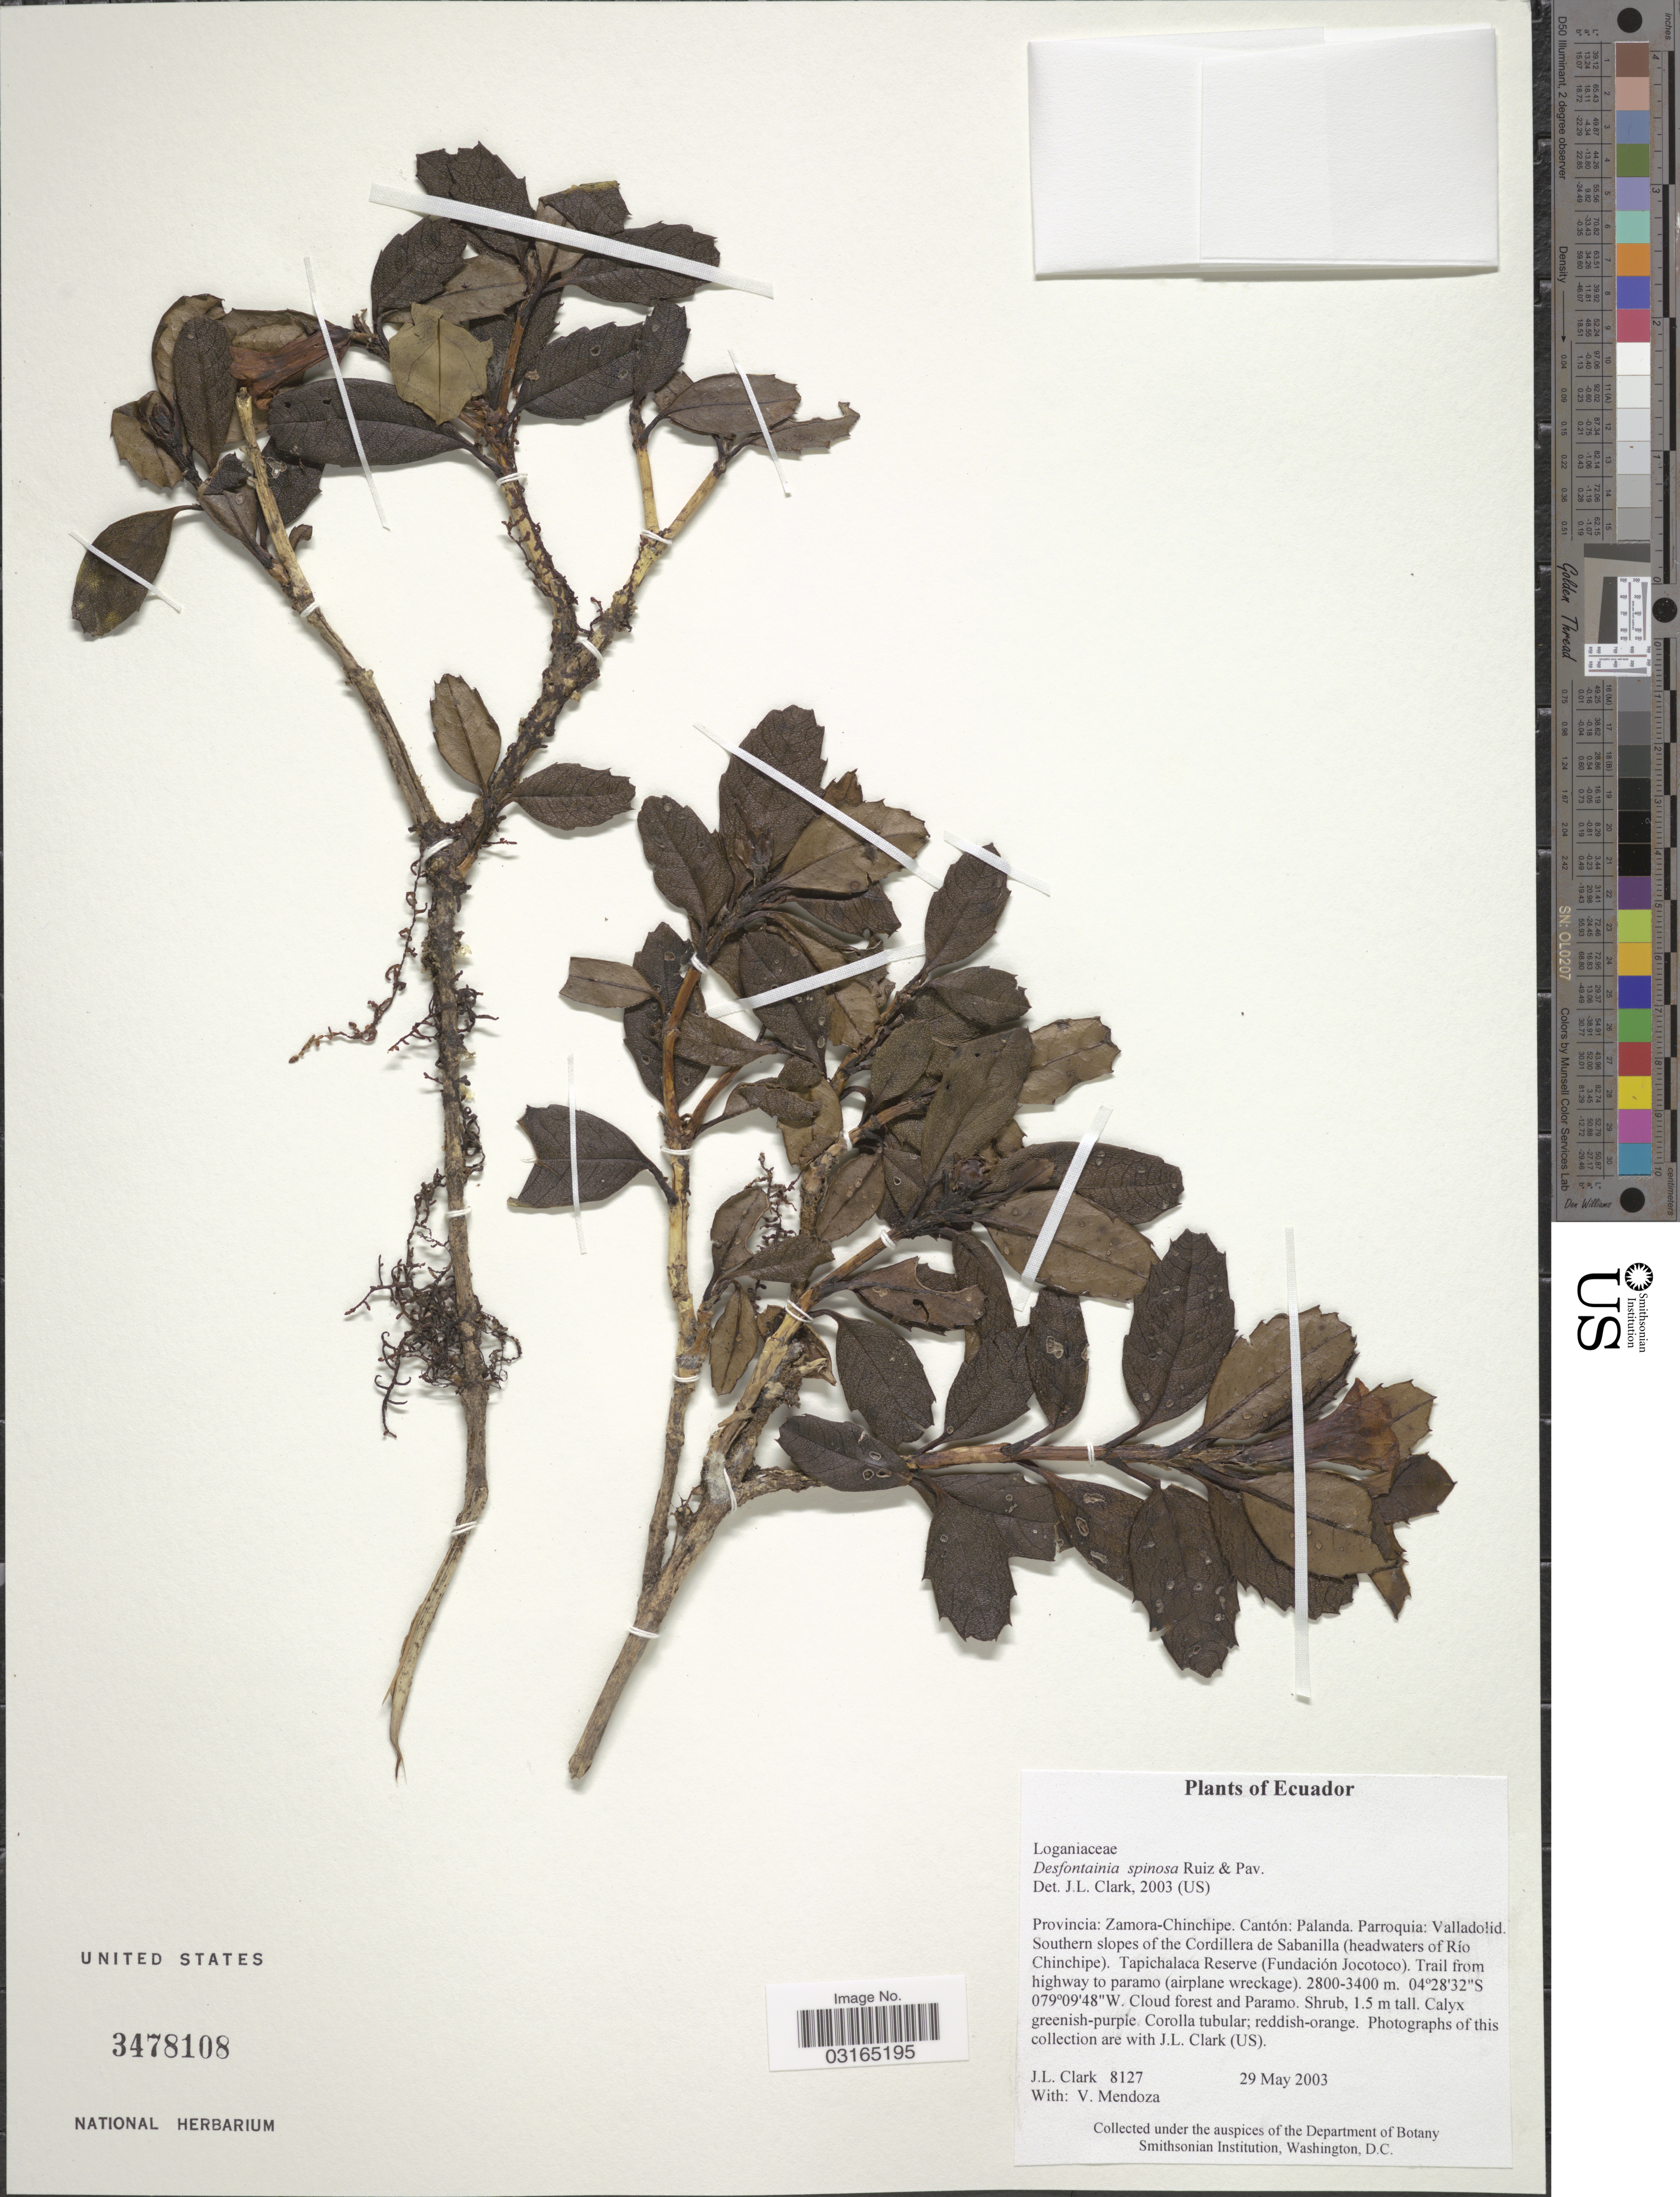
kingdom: Plantae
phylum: Tracheophyta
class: Magnoliopsida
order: Bruniales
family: Columelliaceae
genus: Desfontainia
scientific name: Desfontainia spinosa var. spinosa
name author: Ruiz & Pav.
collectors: J. L. Clark & V. Mendoza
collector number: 8127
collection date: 2003-05-29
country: Ecuador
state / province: Zamora-Chinchipe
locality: Cantón: Palanda. Parroquia: Valladolid. Southern slopes of the Cordillera de Sabanilla (headwaters of Río Chinchipe). Tapichalaca Reserve (Fundación Jocotoco). Trail from highway to paramo (airplane wreckage).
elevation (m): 2800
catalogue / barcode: US 3478108